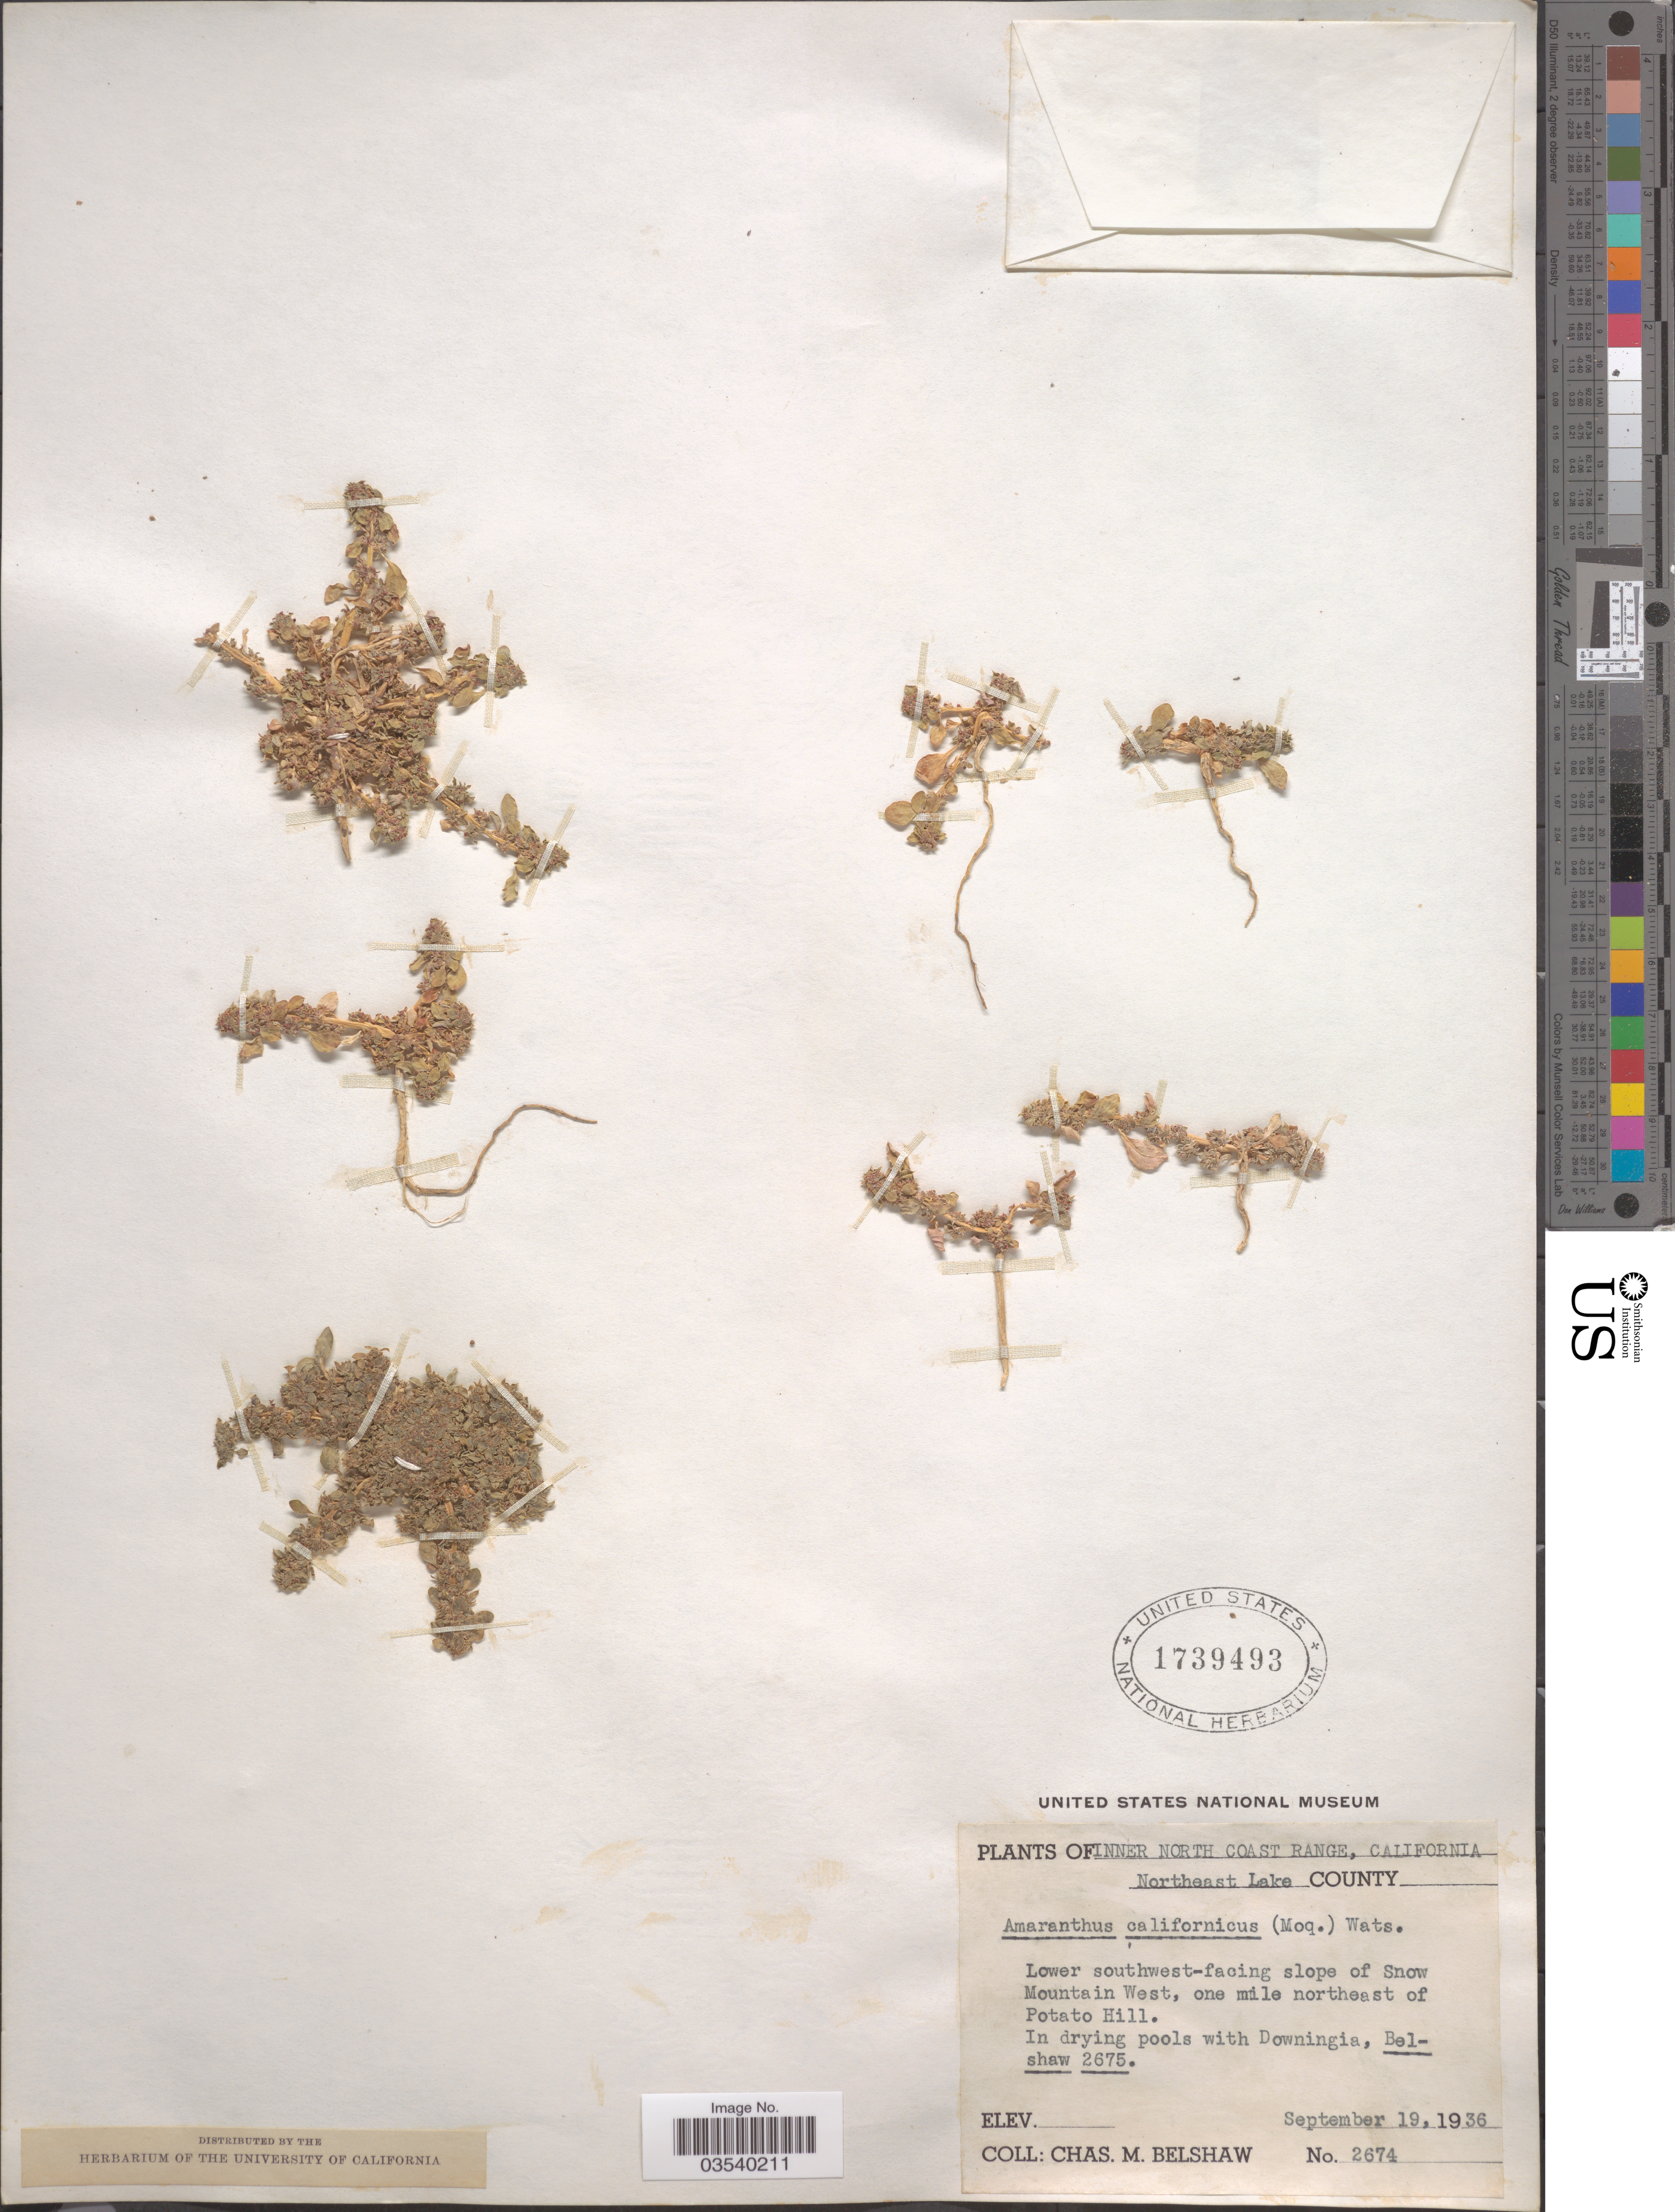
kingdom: Plantae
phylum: Tracheophyta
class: Magnoliopsida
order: Caryophyllales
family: Amaranthaceae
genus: Amaranthus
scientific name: Amaranthus californicus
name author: (Moq.) S. Watson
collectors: C. Shaw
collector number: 2674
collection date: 1936-09-19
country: United States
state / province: California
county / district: Lake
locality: Inner North Coast Range, Northeast Lake County. Lower southwest-facing slope of Snow Mountain West, one mile northeast of Potato Hill.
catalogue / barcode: US 1739493